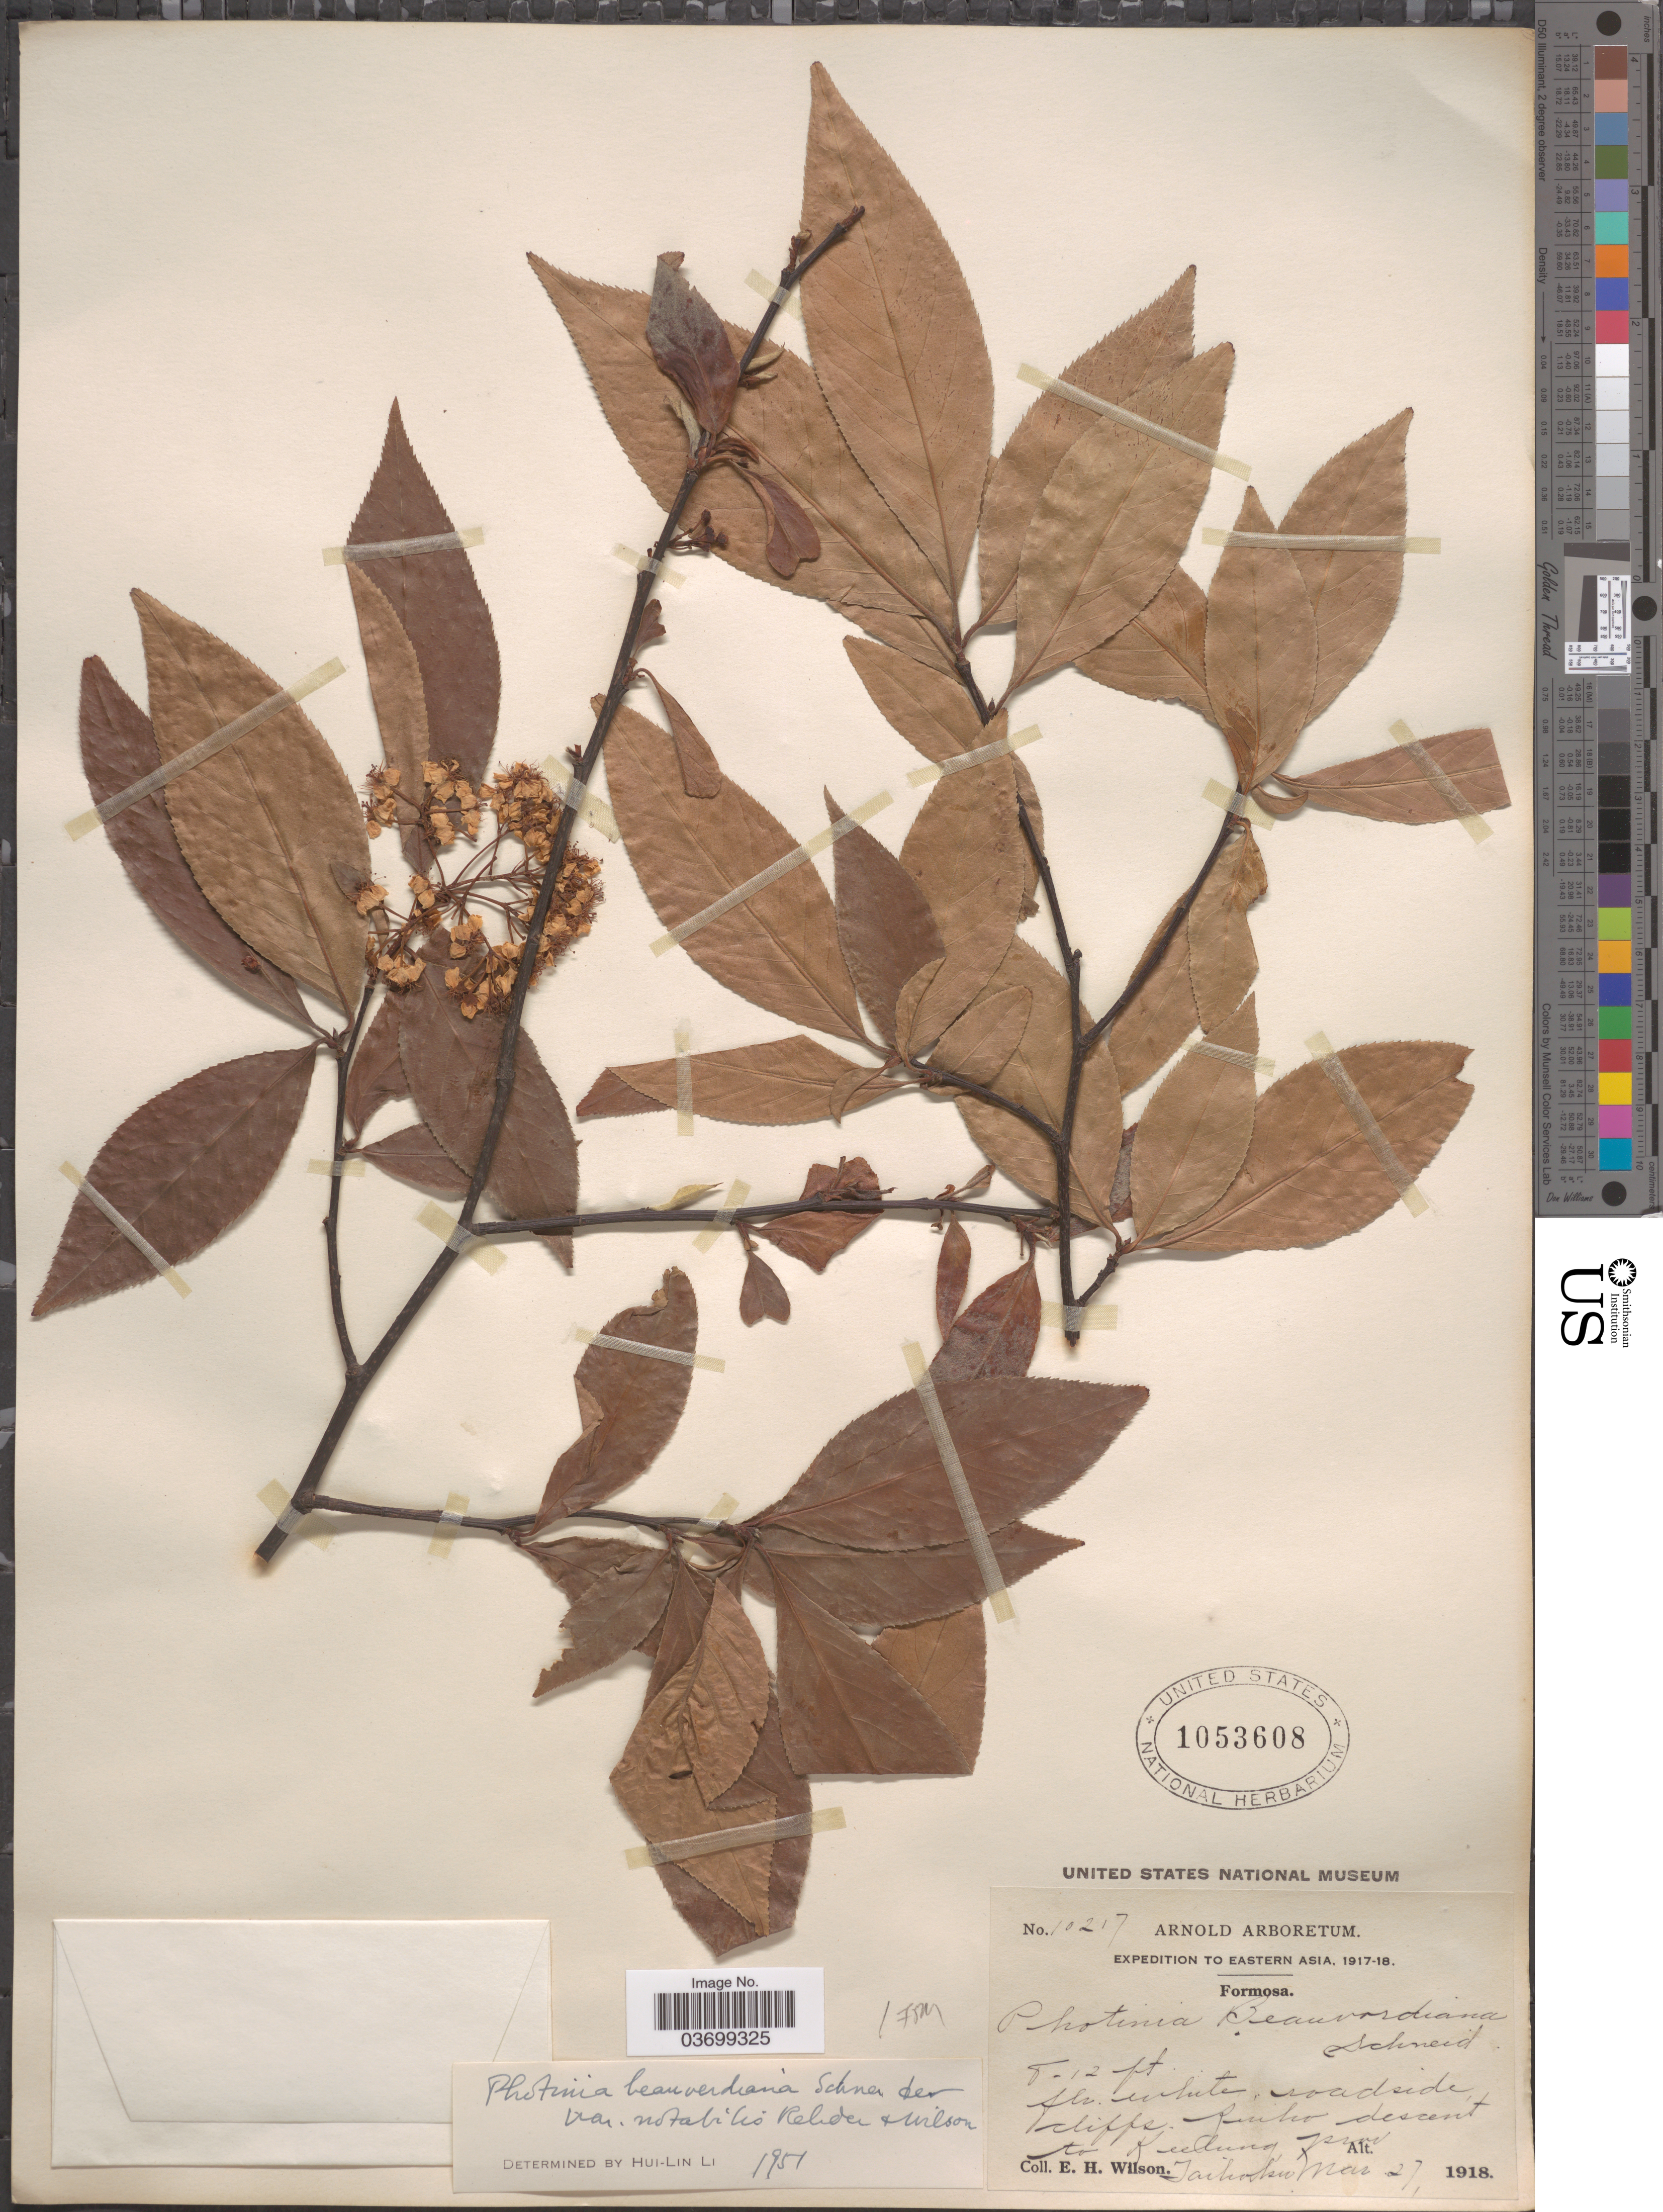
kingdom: Plantae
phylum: Tracheophyta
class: Magnoliopsida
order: Rosales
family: Rosaceae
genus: Photinia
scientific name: Photinia beauverdiana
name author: C.K. Schneid.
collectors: E. Wilson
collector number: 10217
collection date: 1918-03-27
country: Taiwan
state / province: Keelung City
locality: Formosa. Ruiko descent to Keelung prov Taihoku.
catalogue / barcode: US 1053608